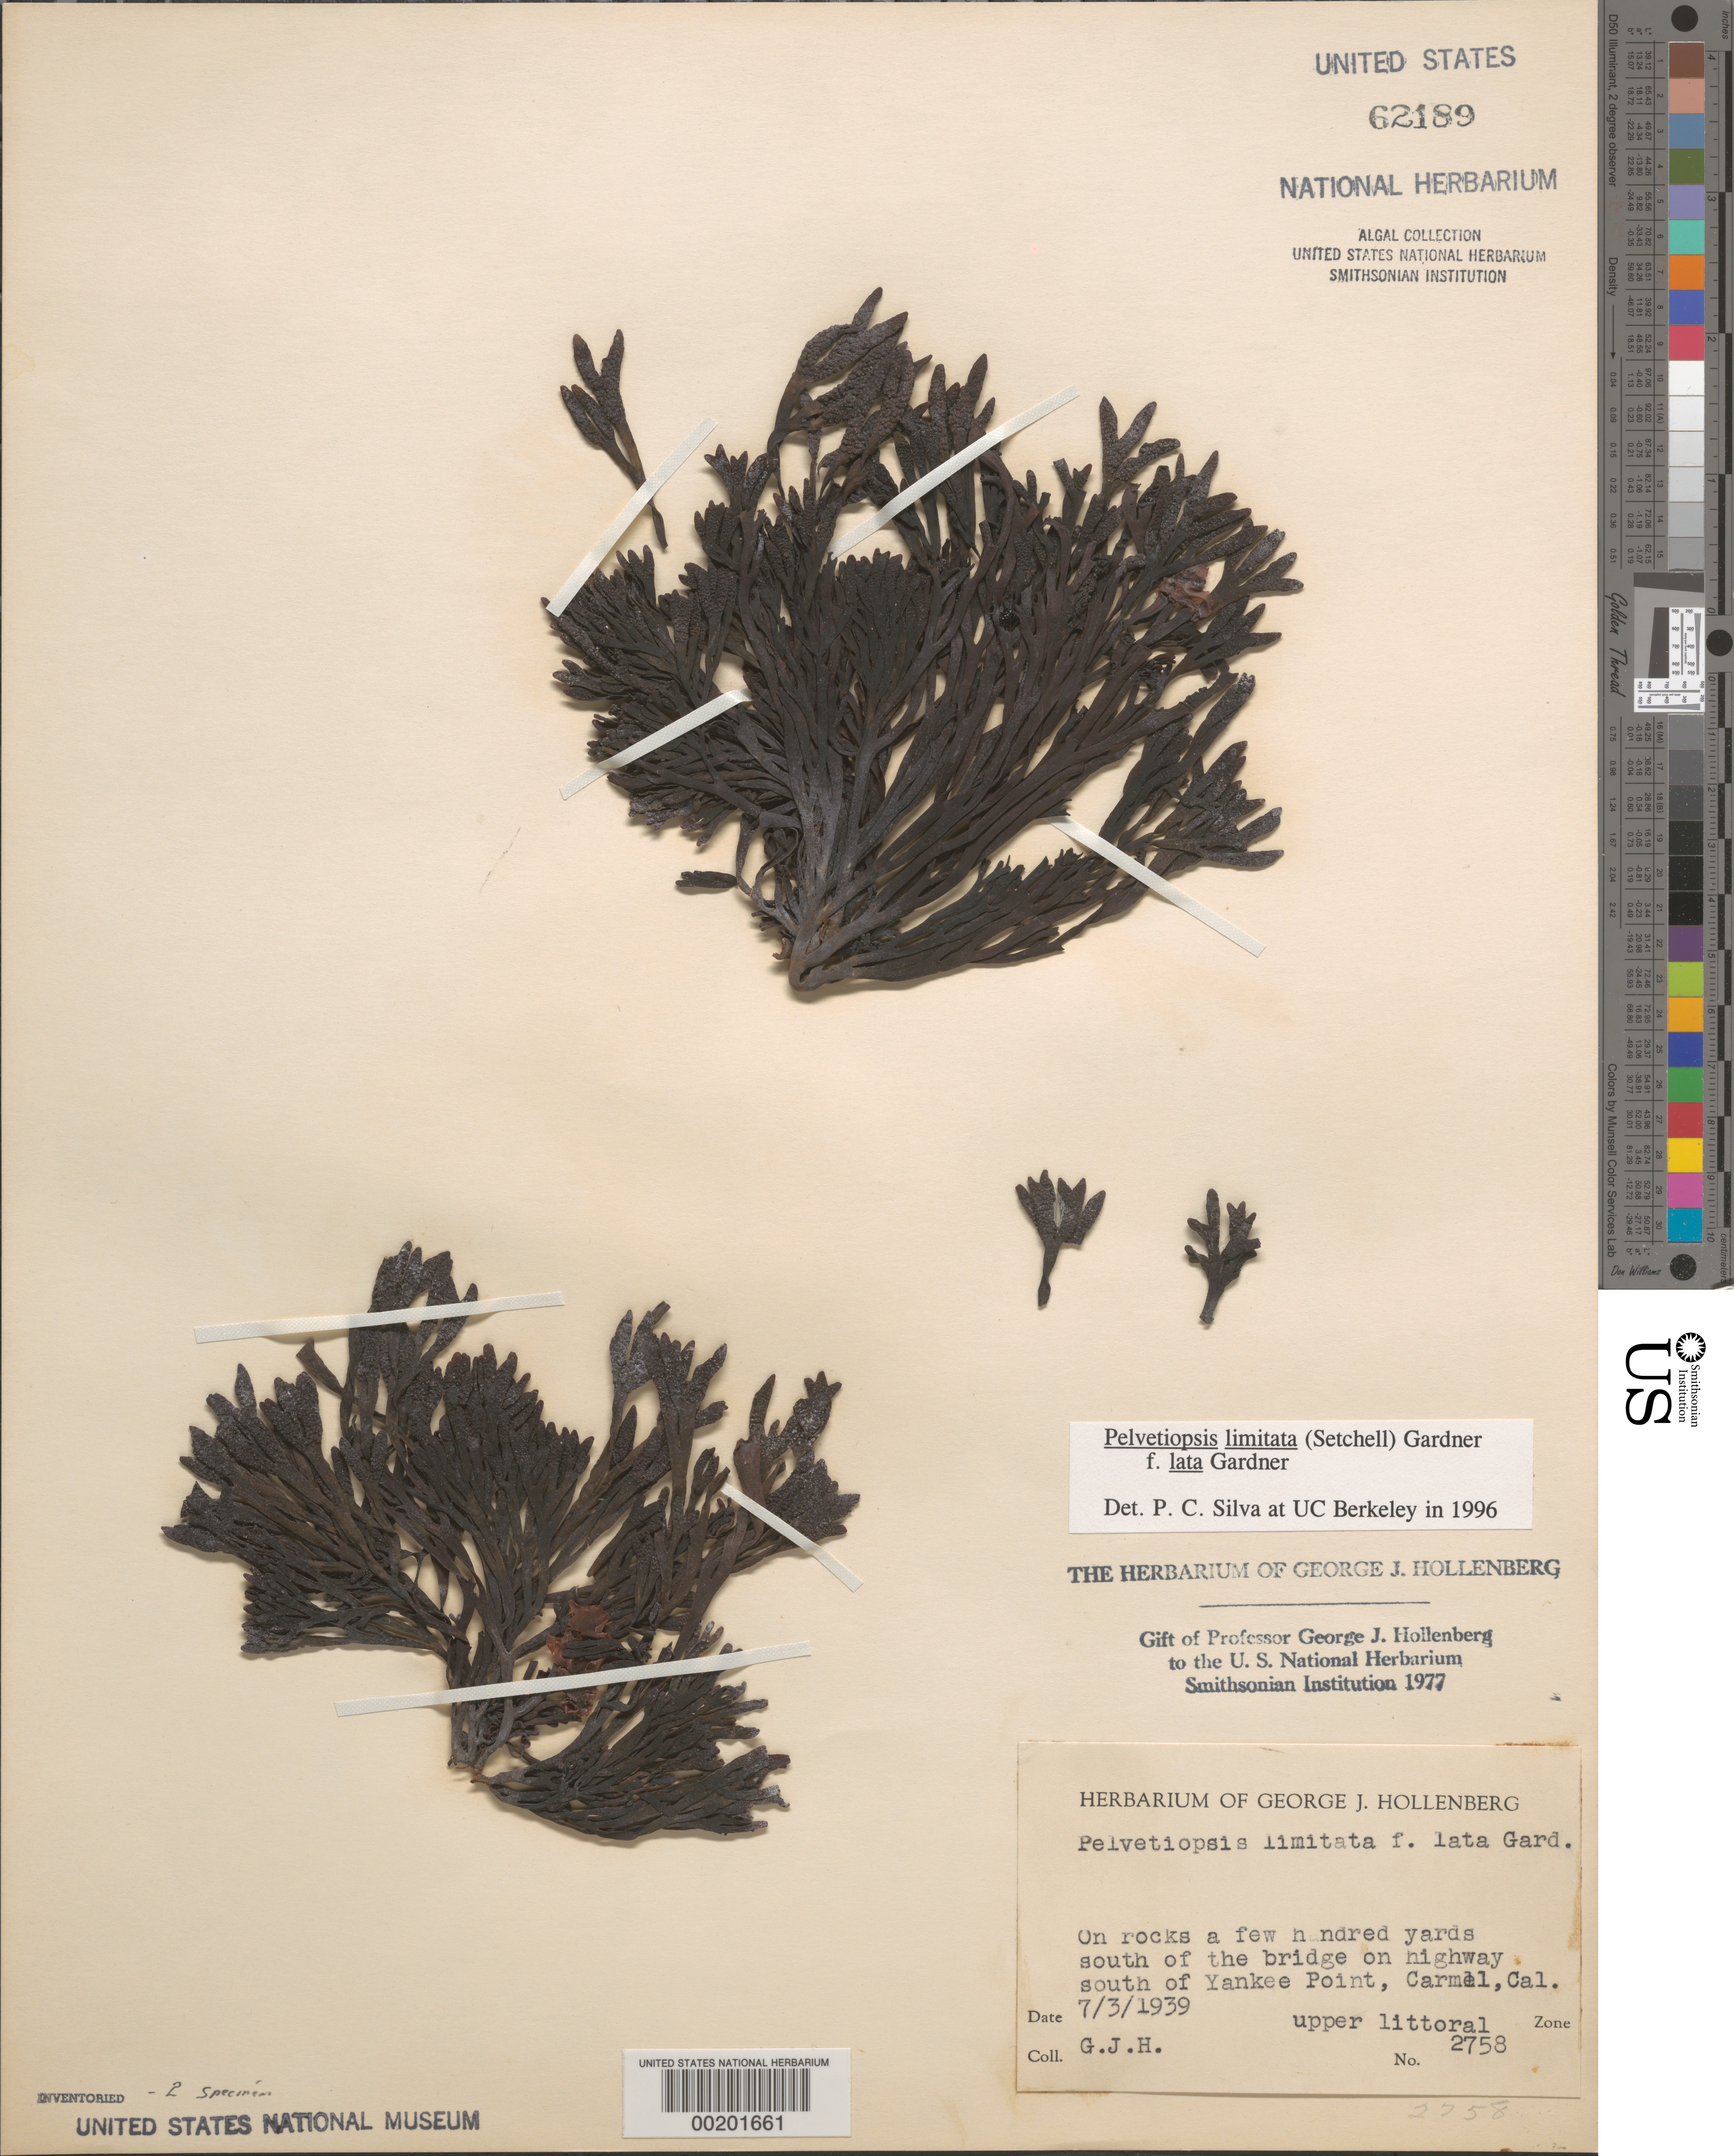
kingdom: Chromista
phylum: Ochrophyta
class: Phaeophyceae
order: Fucales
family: Fucaceae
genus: Pelvetiopsis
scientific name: Pelvetiopsis limitata f. lata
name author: N.L. Gardner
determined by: Silva, P. C.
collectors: G. Hollenberg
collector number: GJH 2758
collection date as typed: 03 Jul 1939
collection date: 1939-07-03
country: United States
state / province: California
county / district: Monterey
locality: Beyond highway bridge south of Yankee Point several miles south of Carmel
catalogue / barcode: US 62189